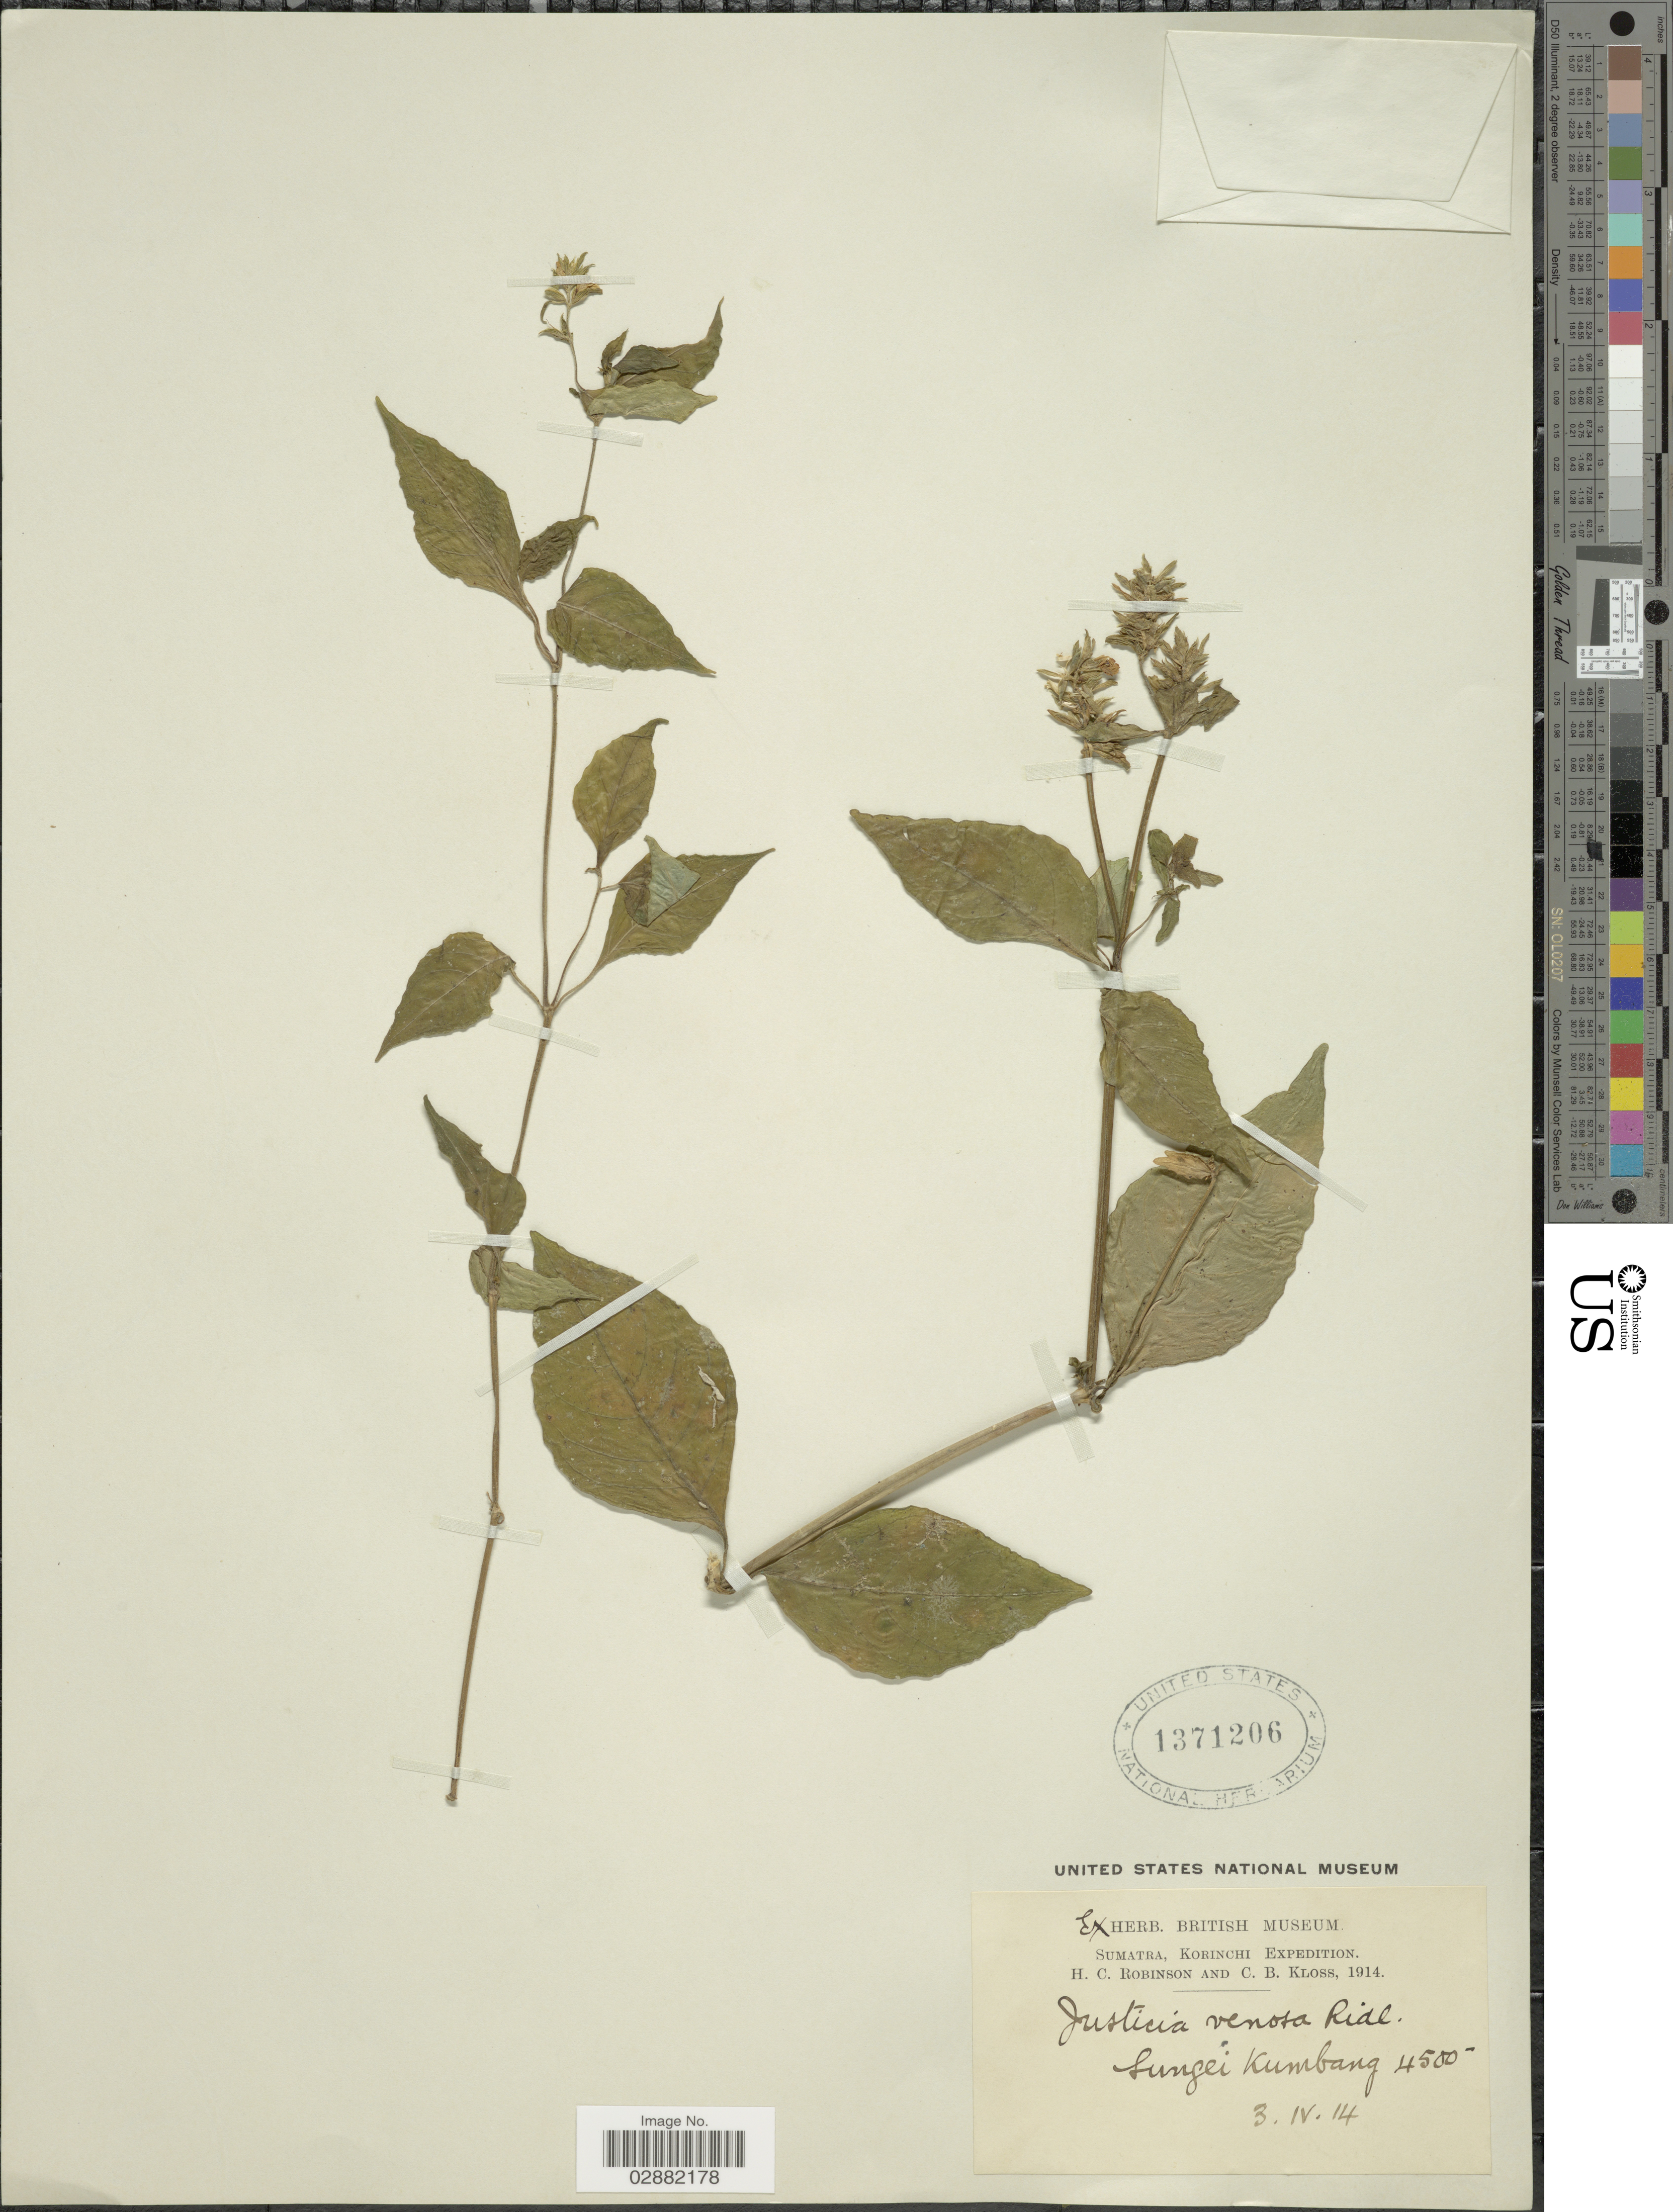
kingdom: Plantae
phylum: Tracheophyta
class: Magnoliopsida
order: Lamiales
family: Acanthaceae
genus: Justicia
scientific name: Justicia venosa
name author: (Nees) V.A.W. Graham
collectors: H. C. Robinson & C. Kloss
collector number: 4500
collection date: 1914-04-03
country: Indonesia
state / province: Sumatra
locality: Sumatra, Korinchi. Sungei Kumbang.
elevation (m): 1372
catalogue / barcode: US 1371206